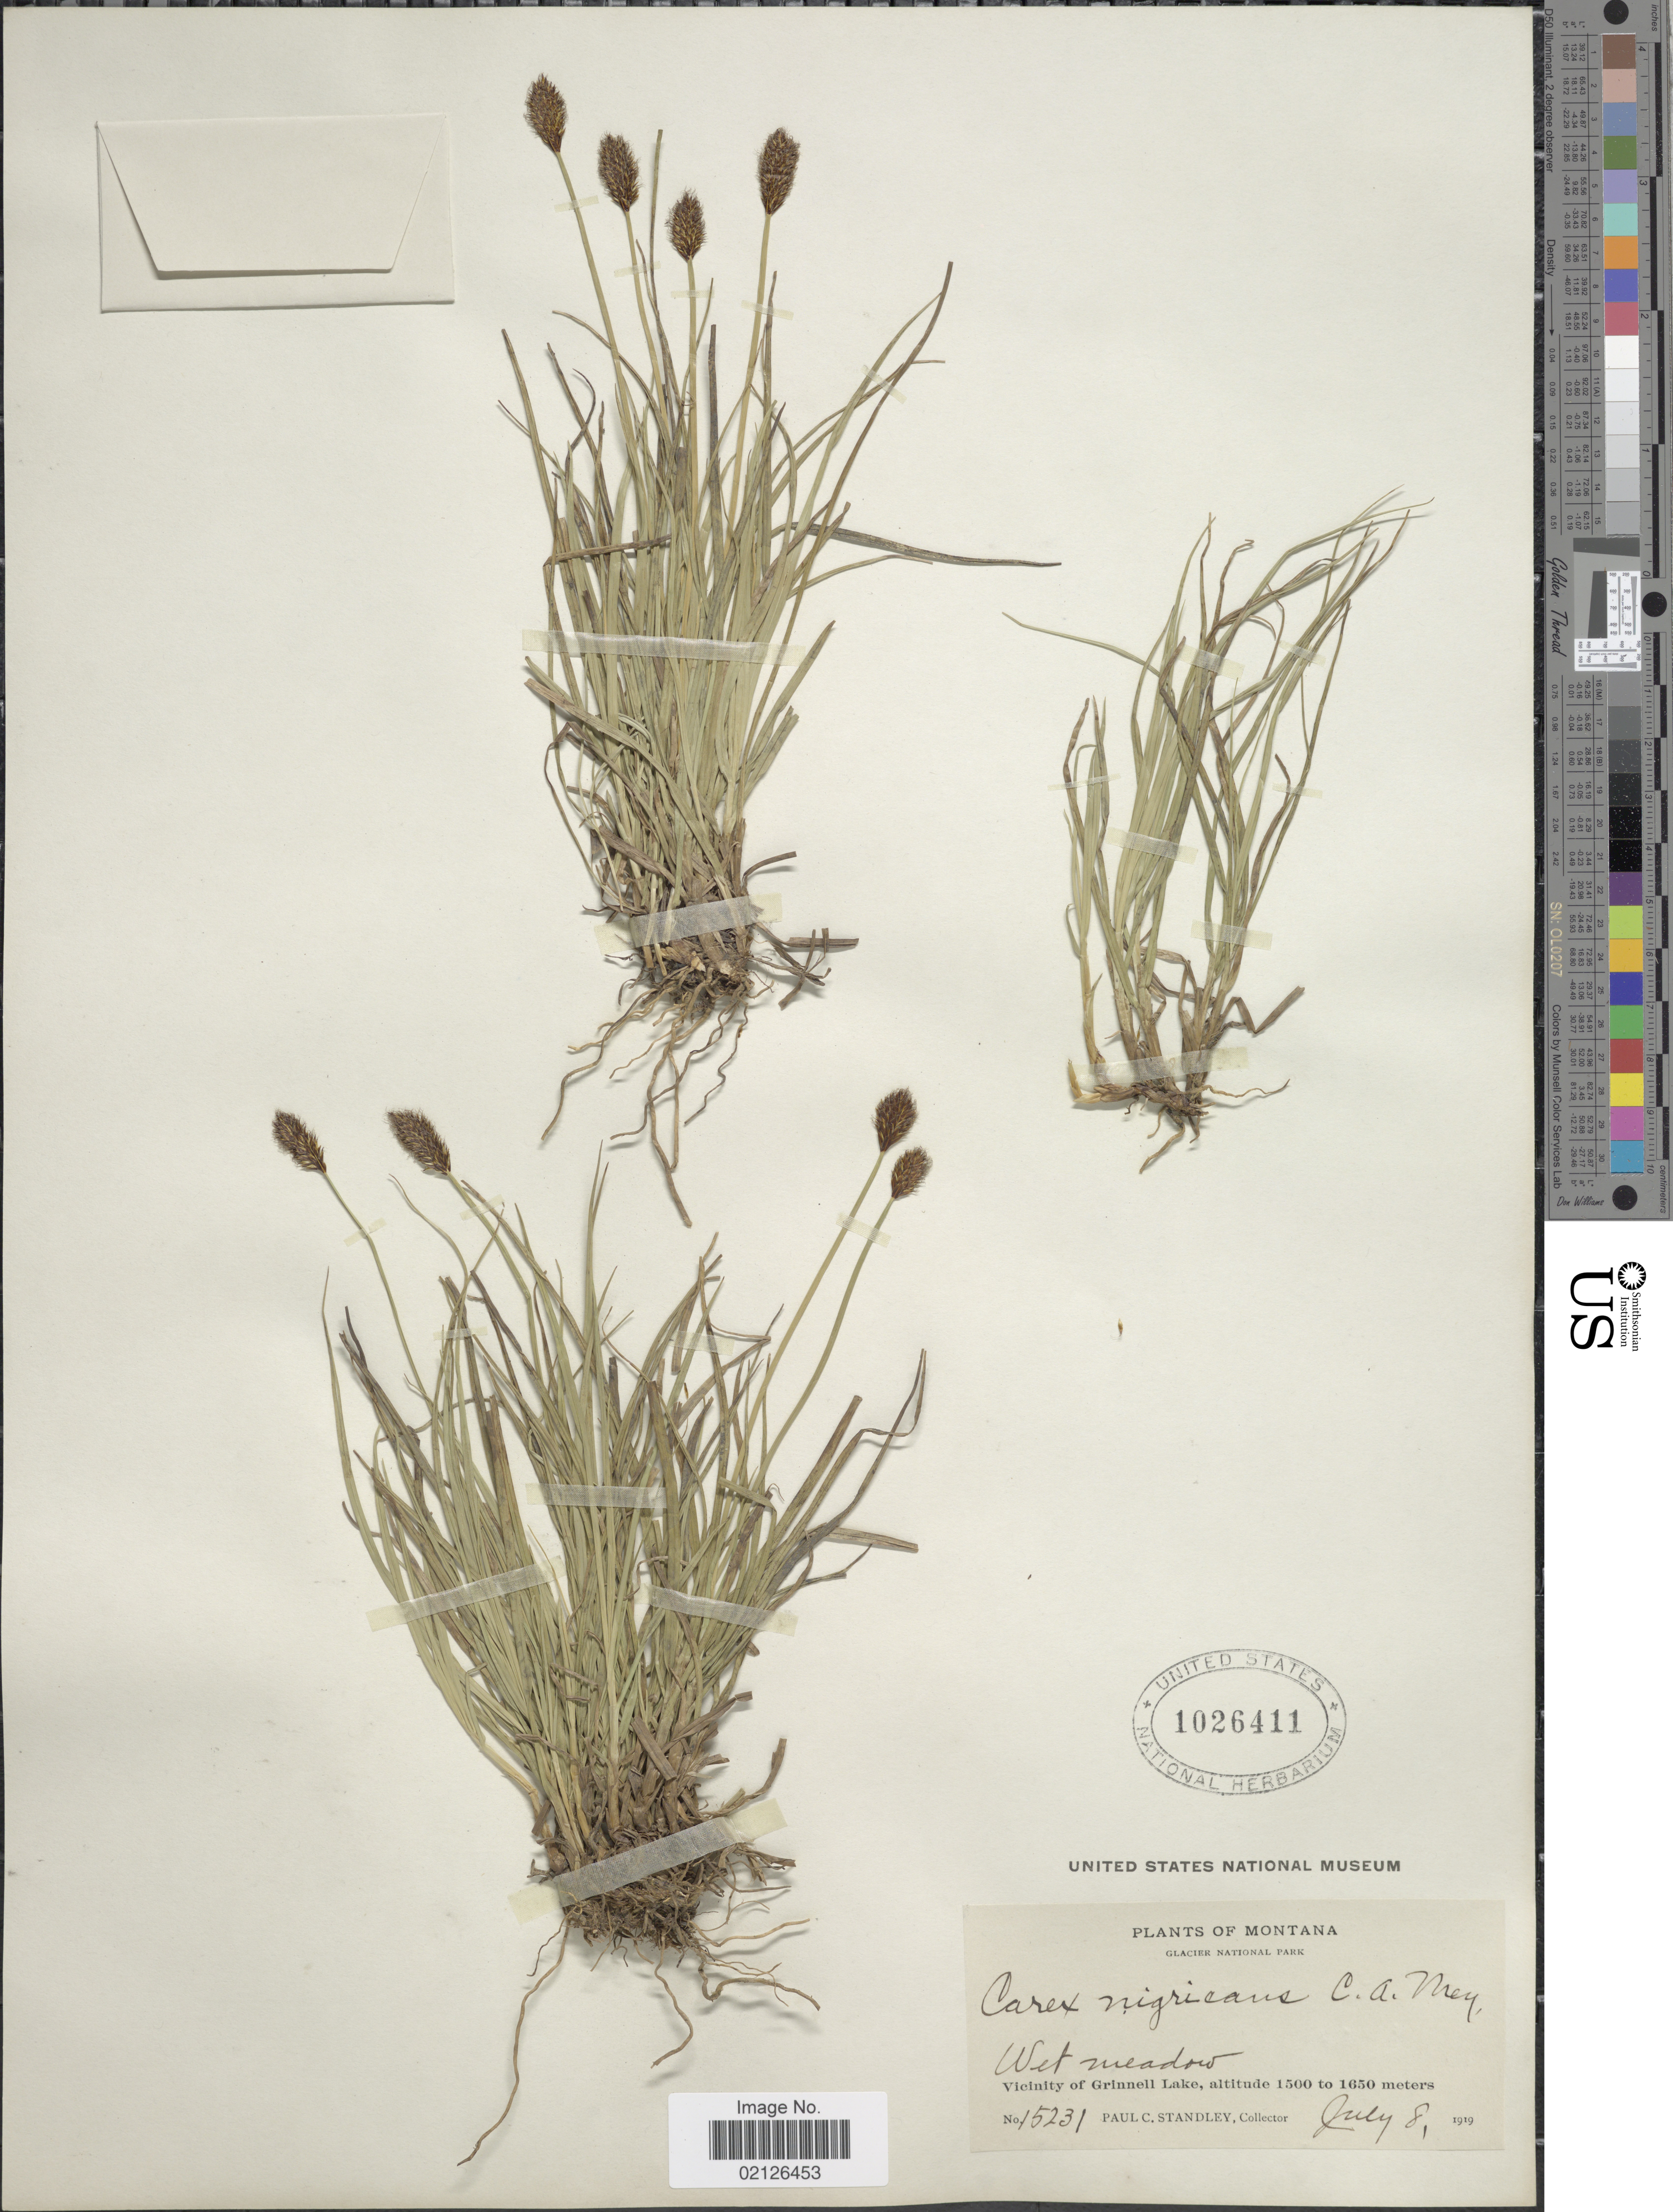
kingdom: Plantae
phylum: Tracheophyta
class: Liliopsida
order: Poales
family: Cyperaceae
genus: Carex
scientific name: Carex nigricans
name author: C.A. Mey.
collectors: P. C. Standley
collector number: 15231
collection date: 1919-07-08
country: United States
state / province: Montana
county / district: Glacier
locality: Glacier National Park, Wet meadow, Vicinity of Grinnell Lake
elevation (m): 1500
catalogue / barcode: US 1026411